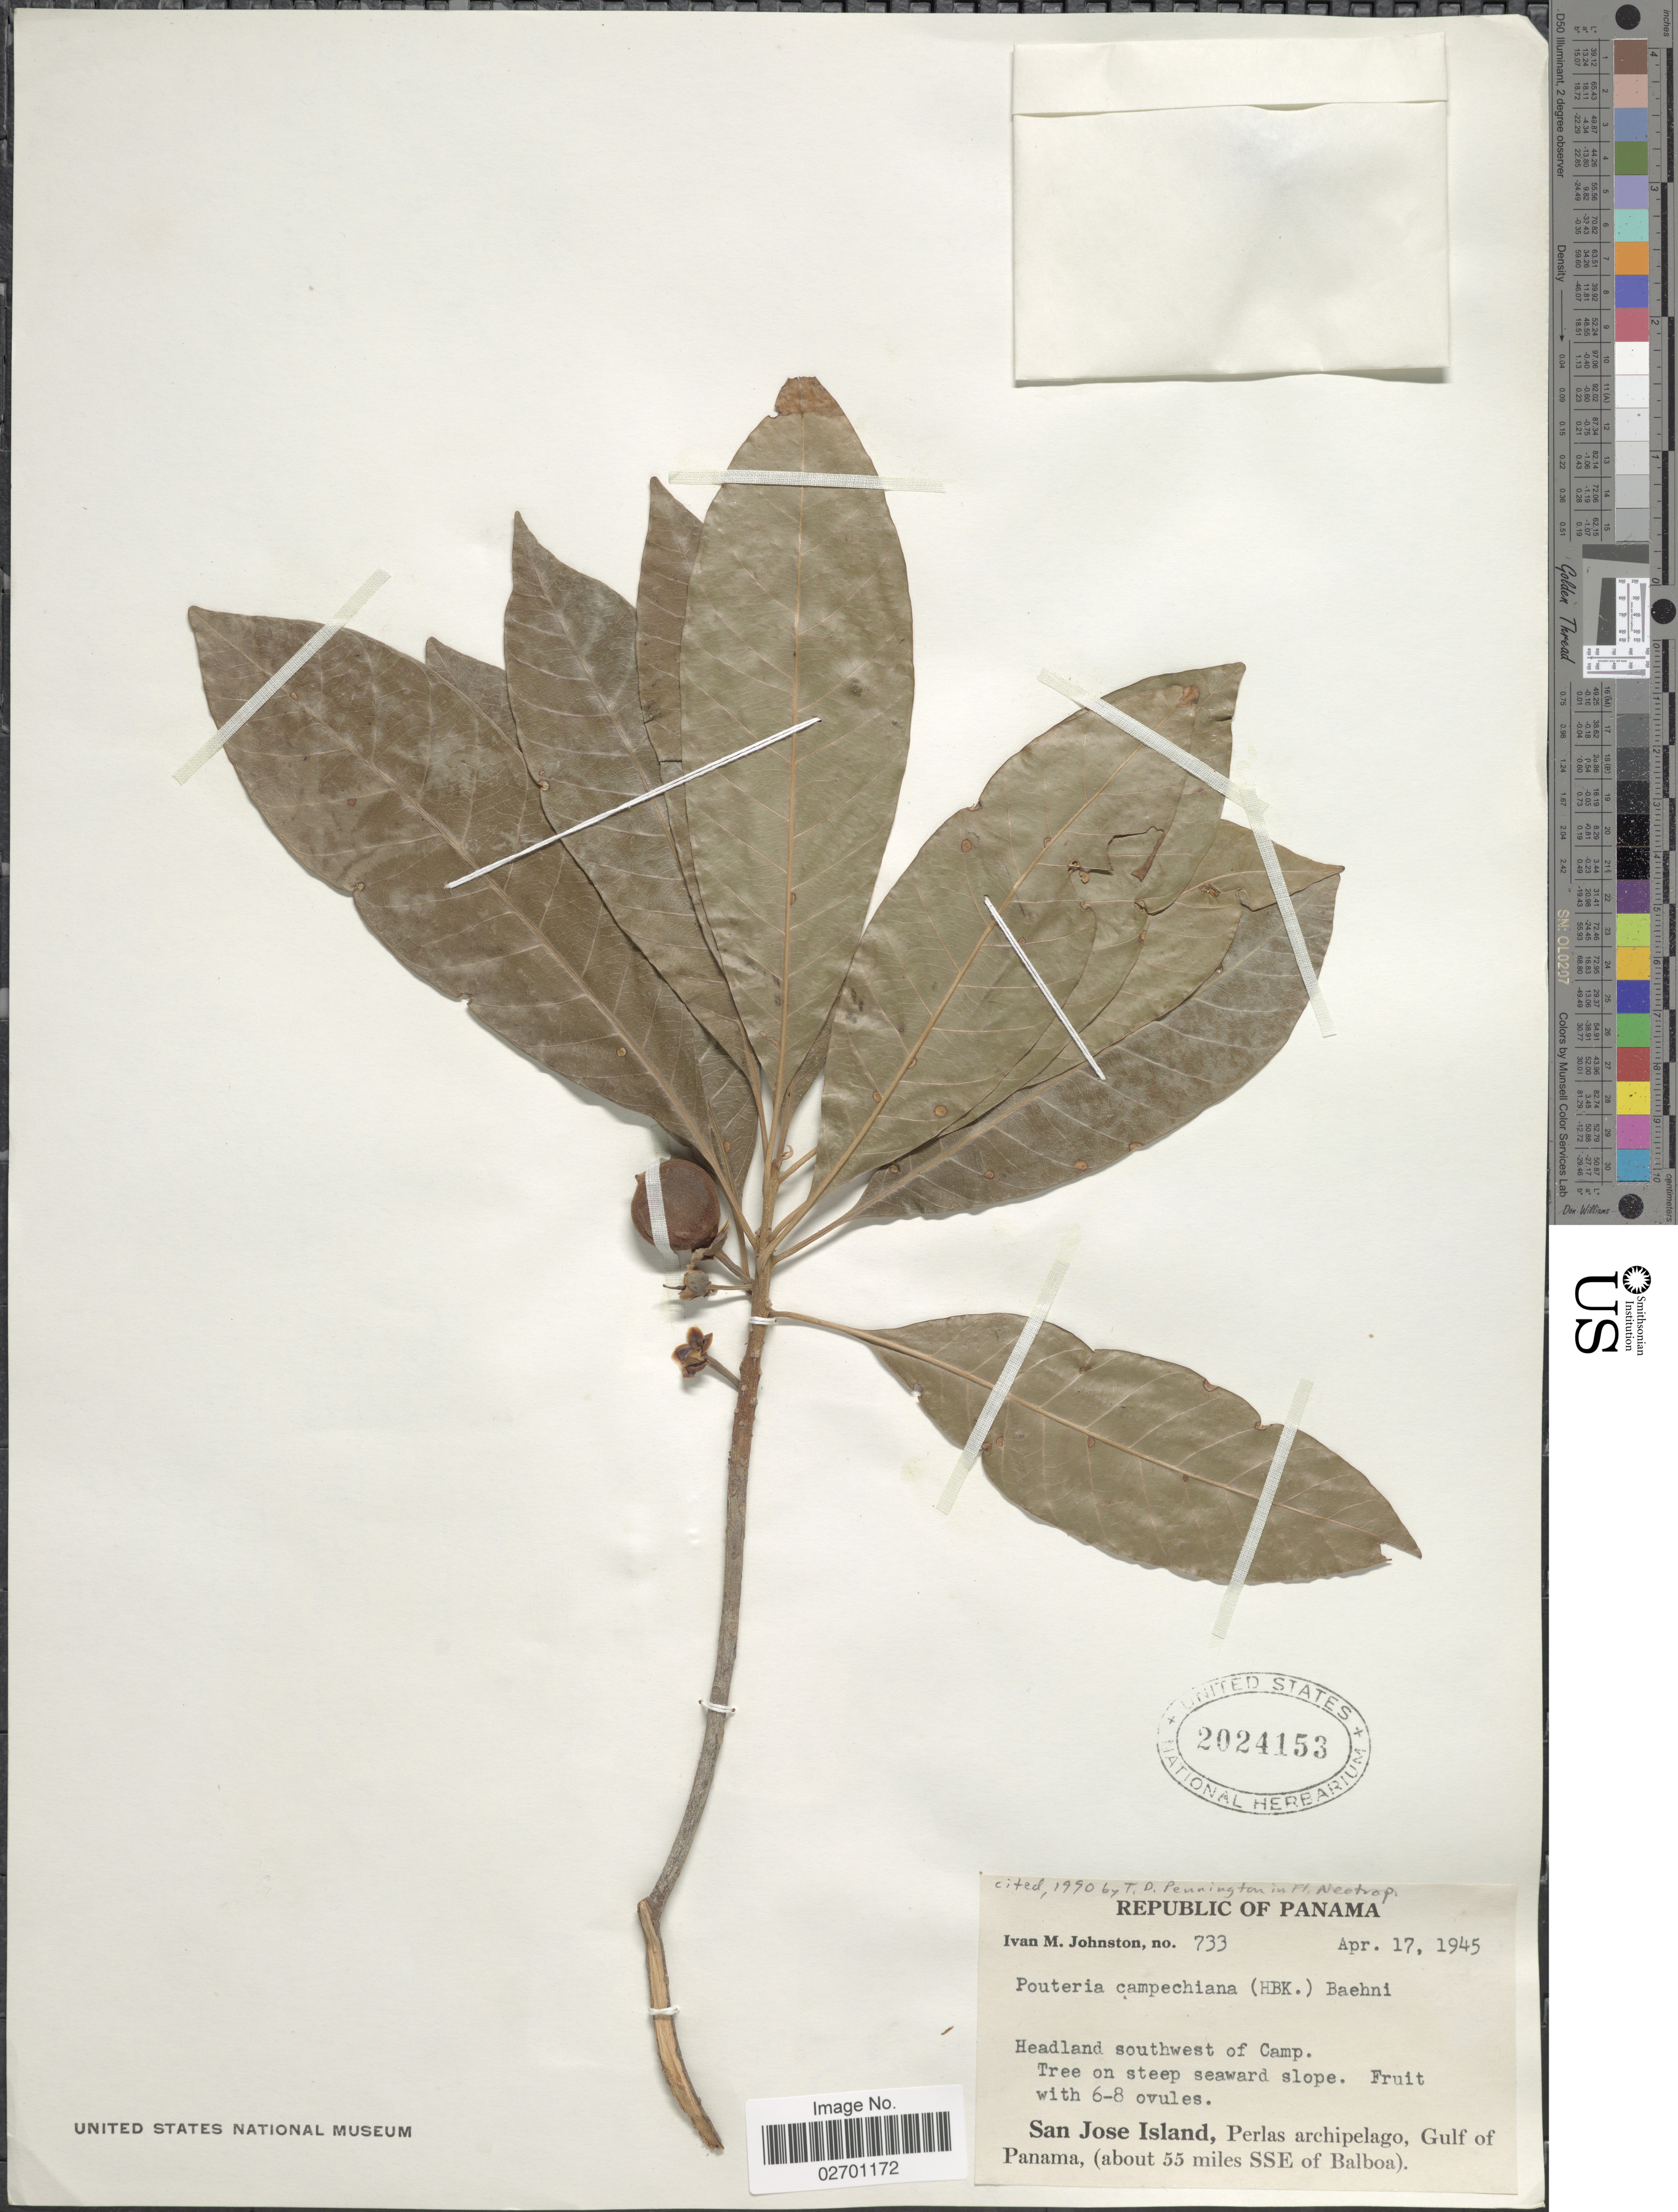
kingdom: Plantae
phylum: Tracheophyta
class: Magnoliopsida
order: Ericales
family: Sapotaceae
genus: Pouteria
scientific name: Pouteria campechiana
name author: (Kunth) Baehni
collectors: I.M. Johnston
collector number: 733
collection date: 1945-04-17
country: Panama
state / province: Panamá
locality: Headland southwest of Camp, San Jose Island, Perlas archipelago, Gulf of Panama, (about 55 miles SSE of Balboa).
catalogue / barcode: US 2024153